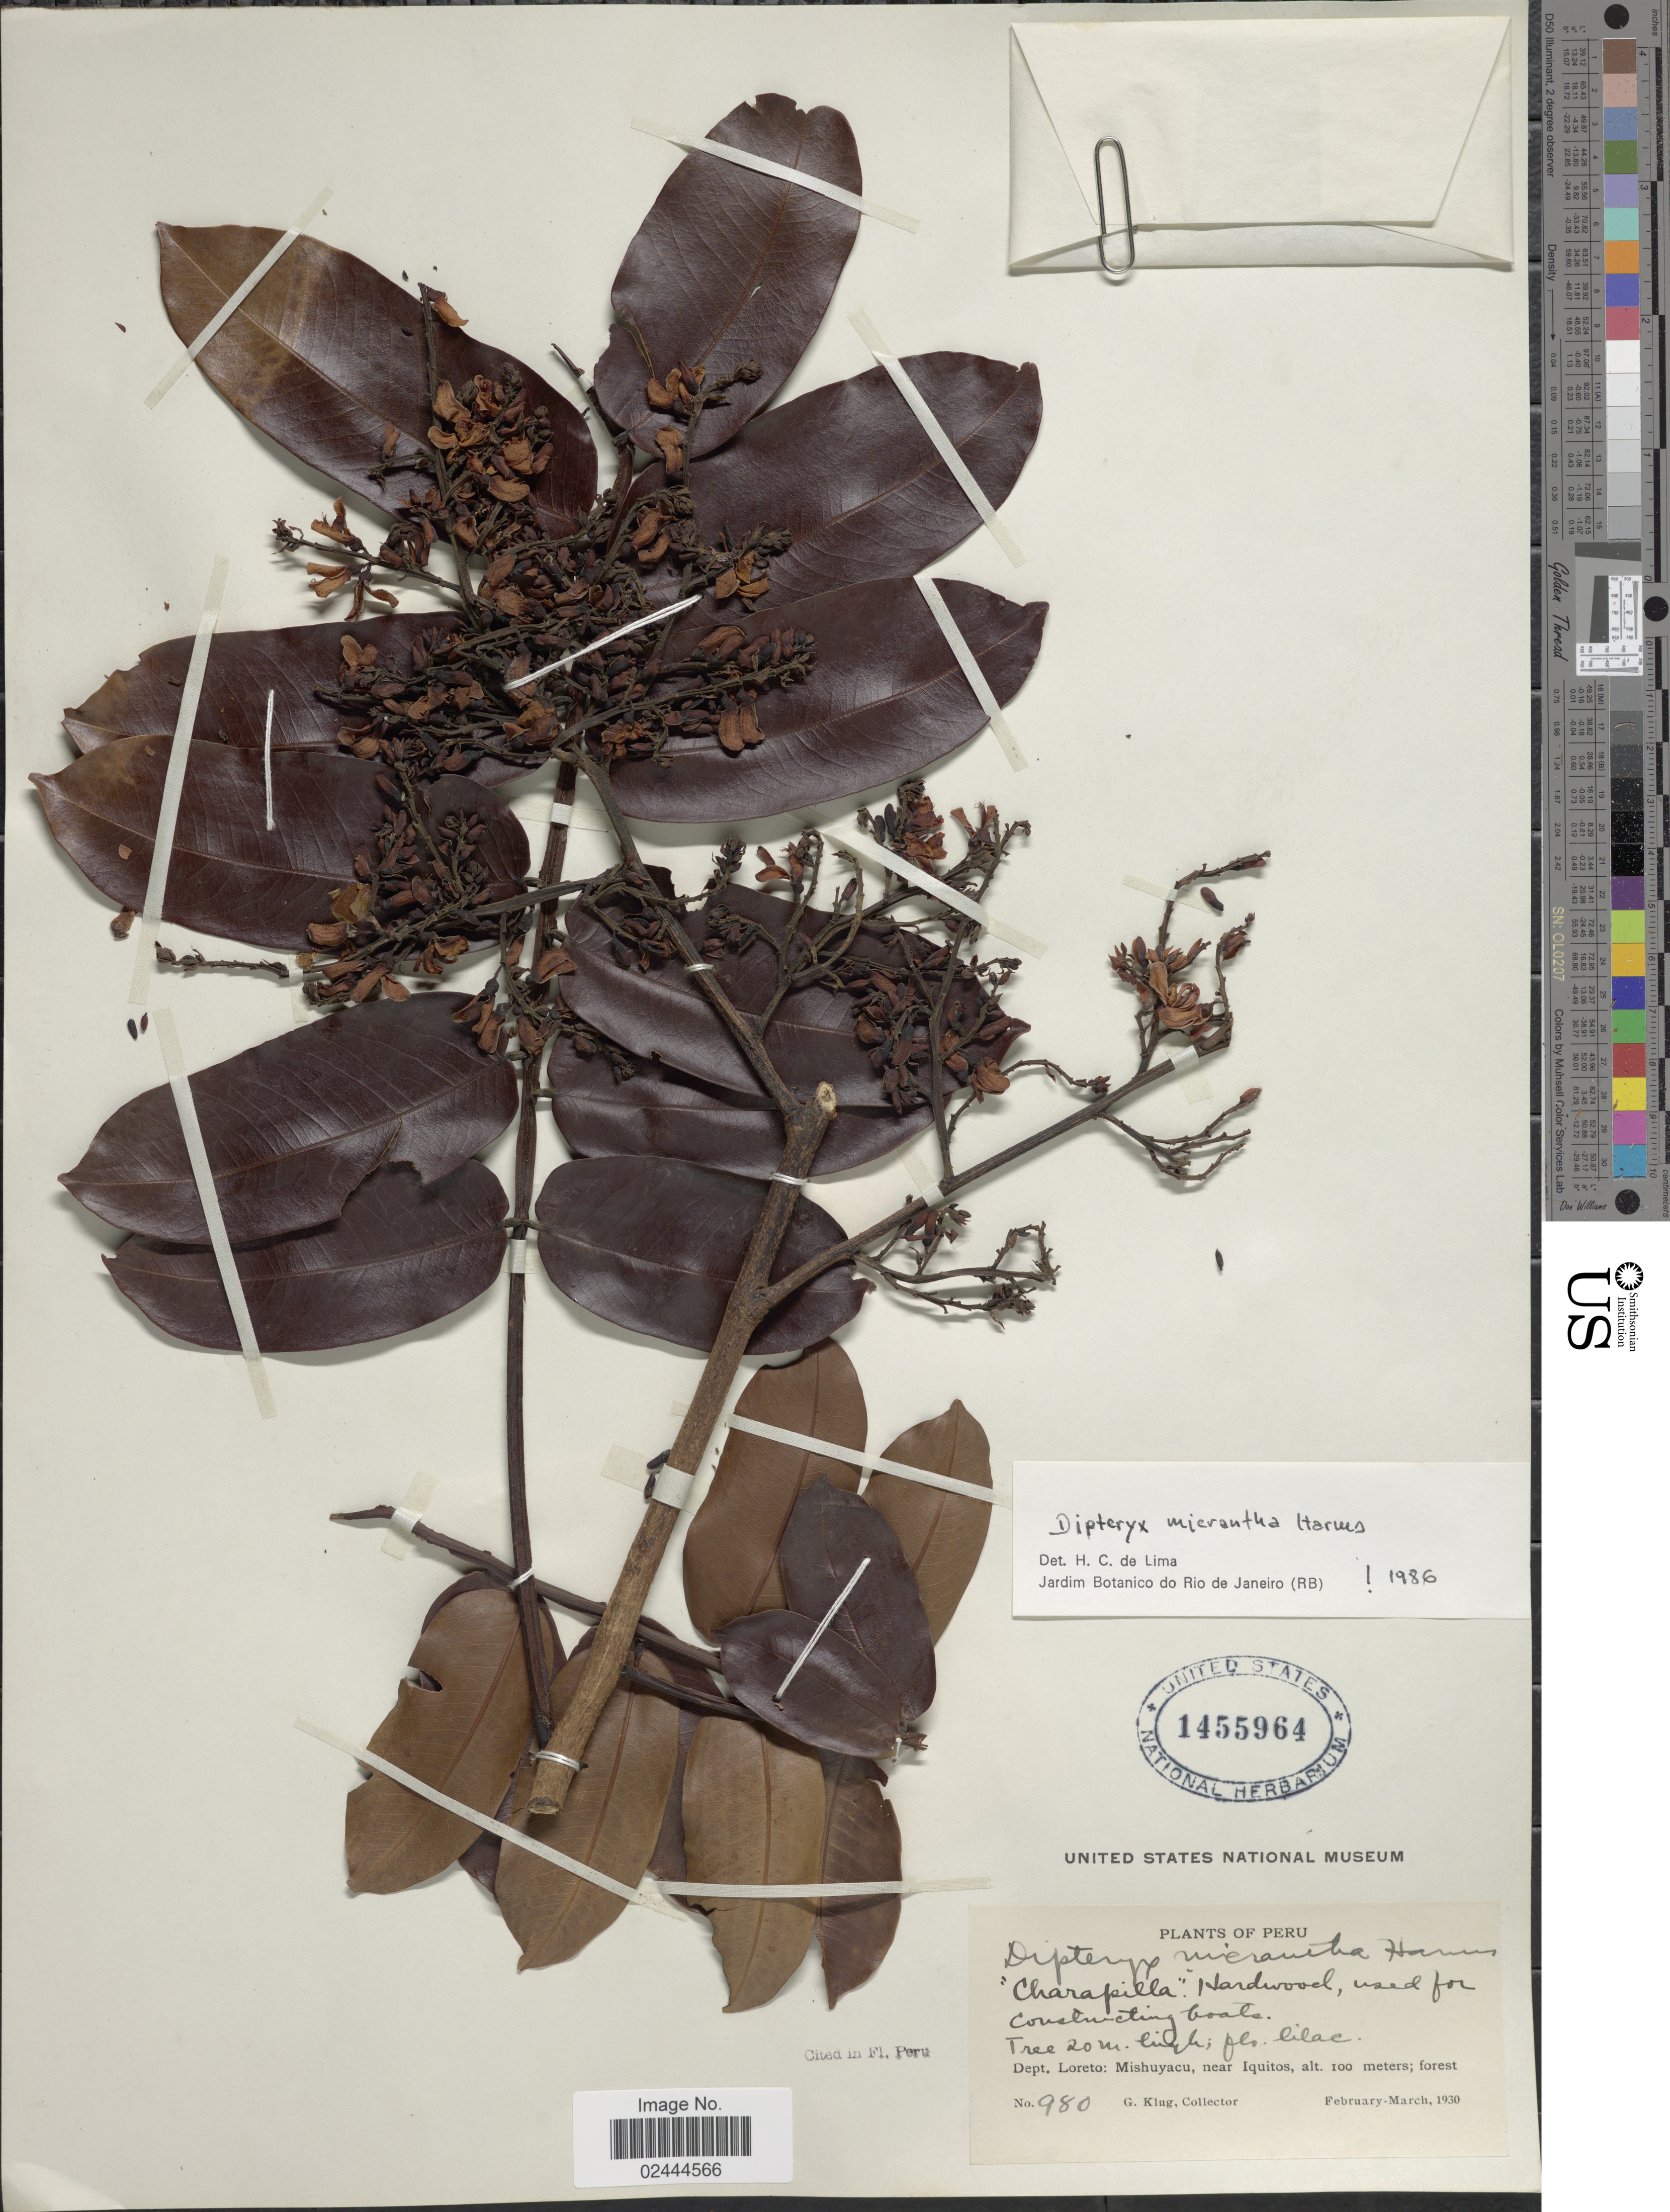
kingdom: Plantae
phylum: Tracheophyta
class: Magnoliopsida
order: Fabales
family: Fabaceae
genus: Dipteryx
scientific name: Dipteryx micrantha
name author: Harms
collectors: G. Klug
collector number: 980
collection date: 1930-02/1930-03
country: Peru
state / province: Loreto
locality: Mishuyacu, near Iquitos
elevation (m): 100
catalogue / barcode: US 1455964